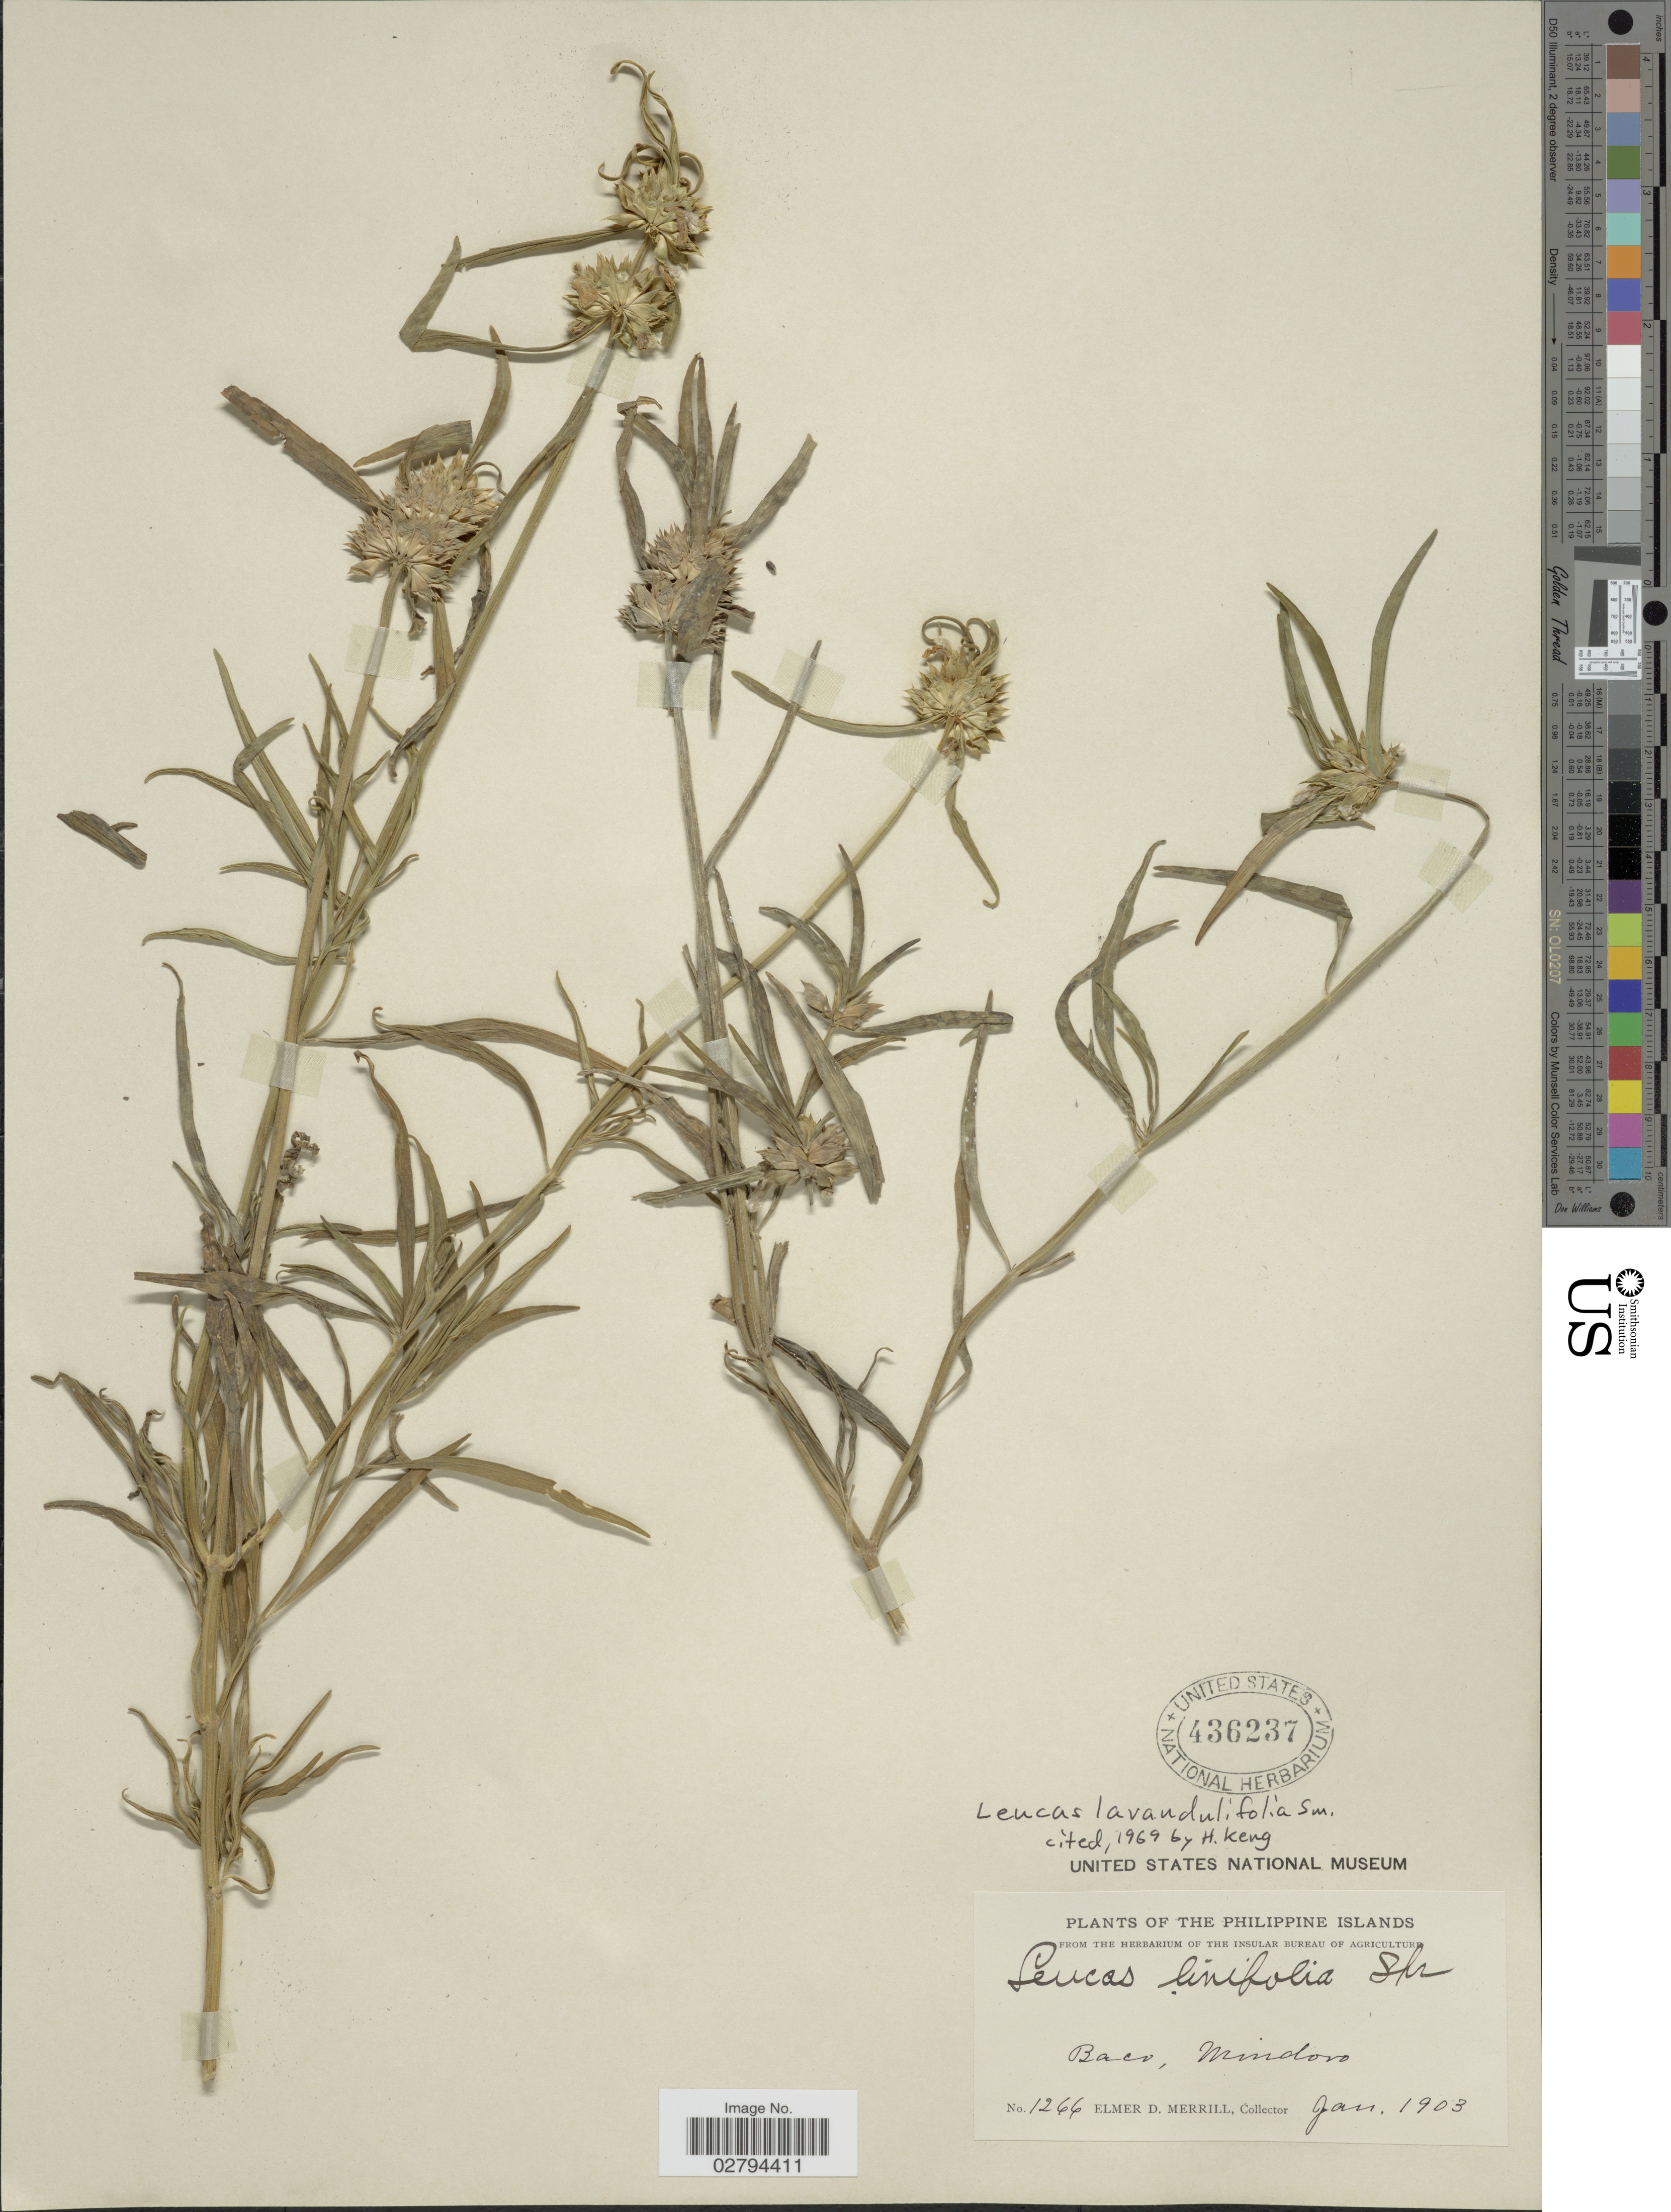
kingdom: Plantae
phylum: Tracheophyta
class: Magnoliopsida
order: Lamiales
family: Lamiaceae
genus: Leucas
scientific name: Leucas lavandulifolia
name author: Small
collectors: E. D. Merrill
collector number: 1266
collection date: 1903-01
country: Philippines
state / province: Mimaropa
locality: Baco, Mindoro.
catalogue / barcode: US 436237